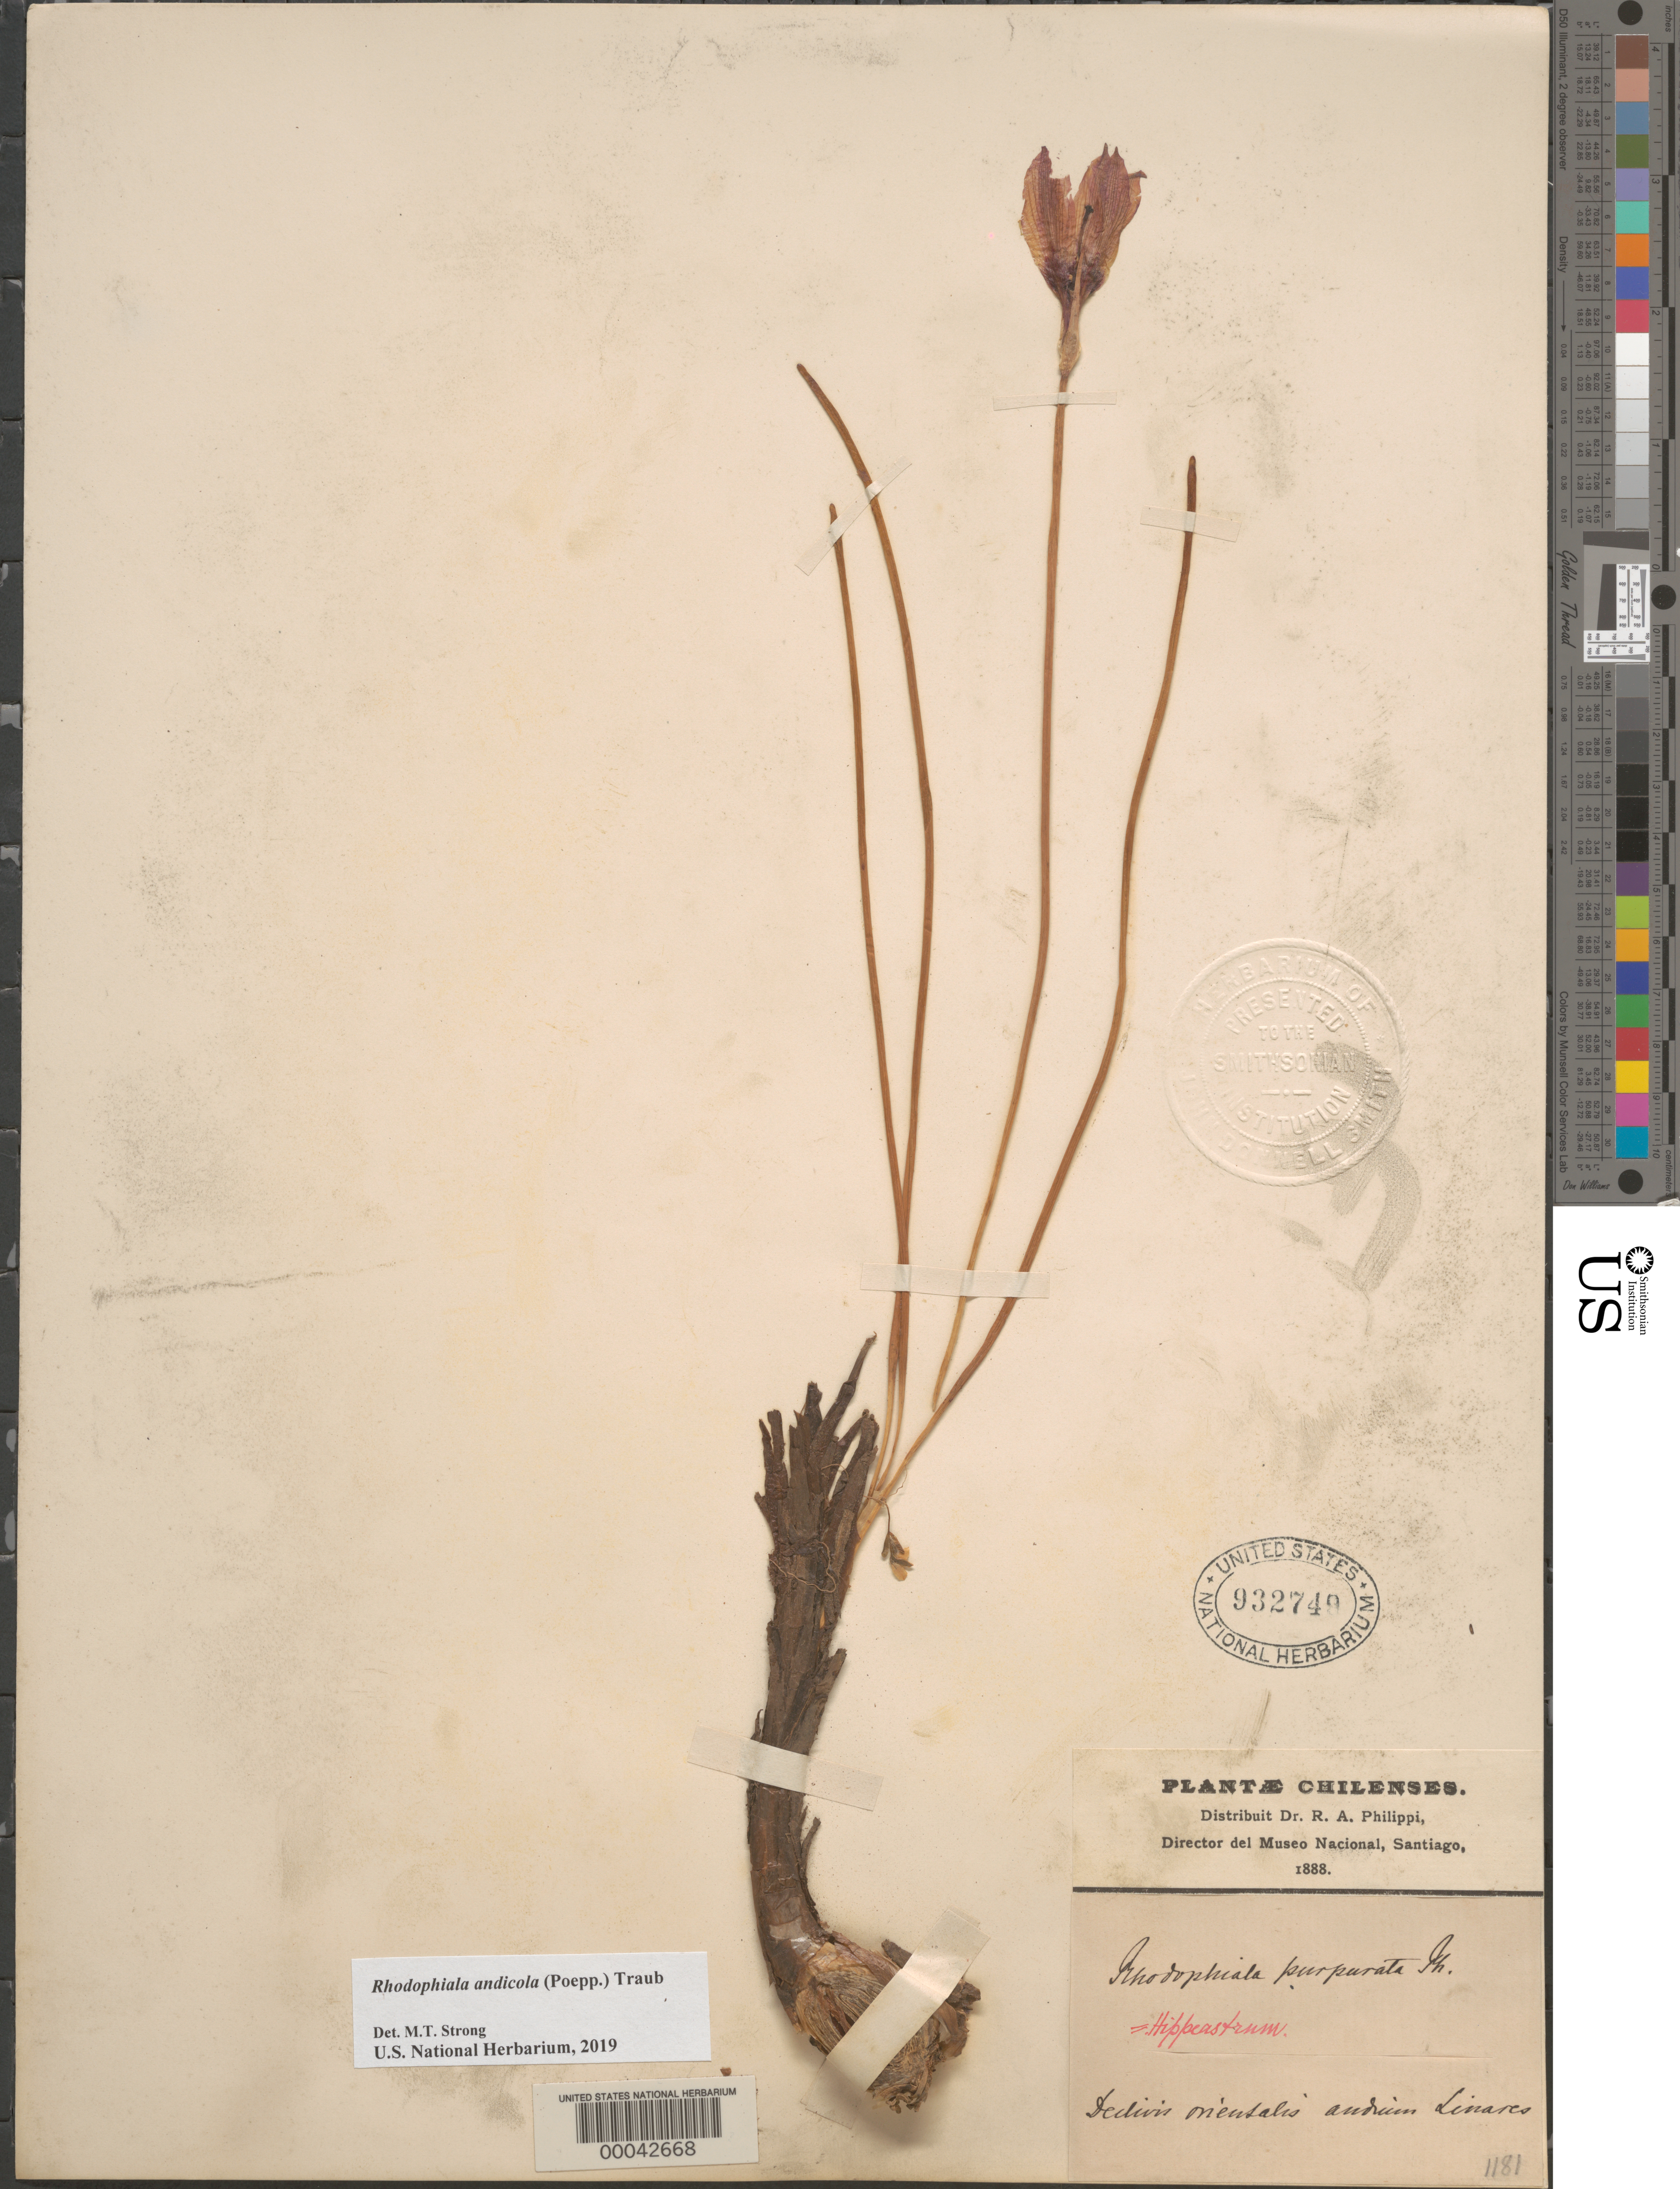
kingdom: Plantae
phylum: Tracheophyta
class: Liliopsida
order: Asparagales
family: Amaryllidaceae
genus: Hippeastrum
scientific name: Hippeastrum purpuratum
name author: Phil.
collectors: R. A. Philippi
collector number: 1181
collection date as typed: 1888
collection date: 1888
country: Chile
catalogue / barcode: US 932749